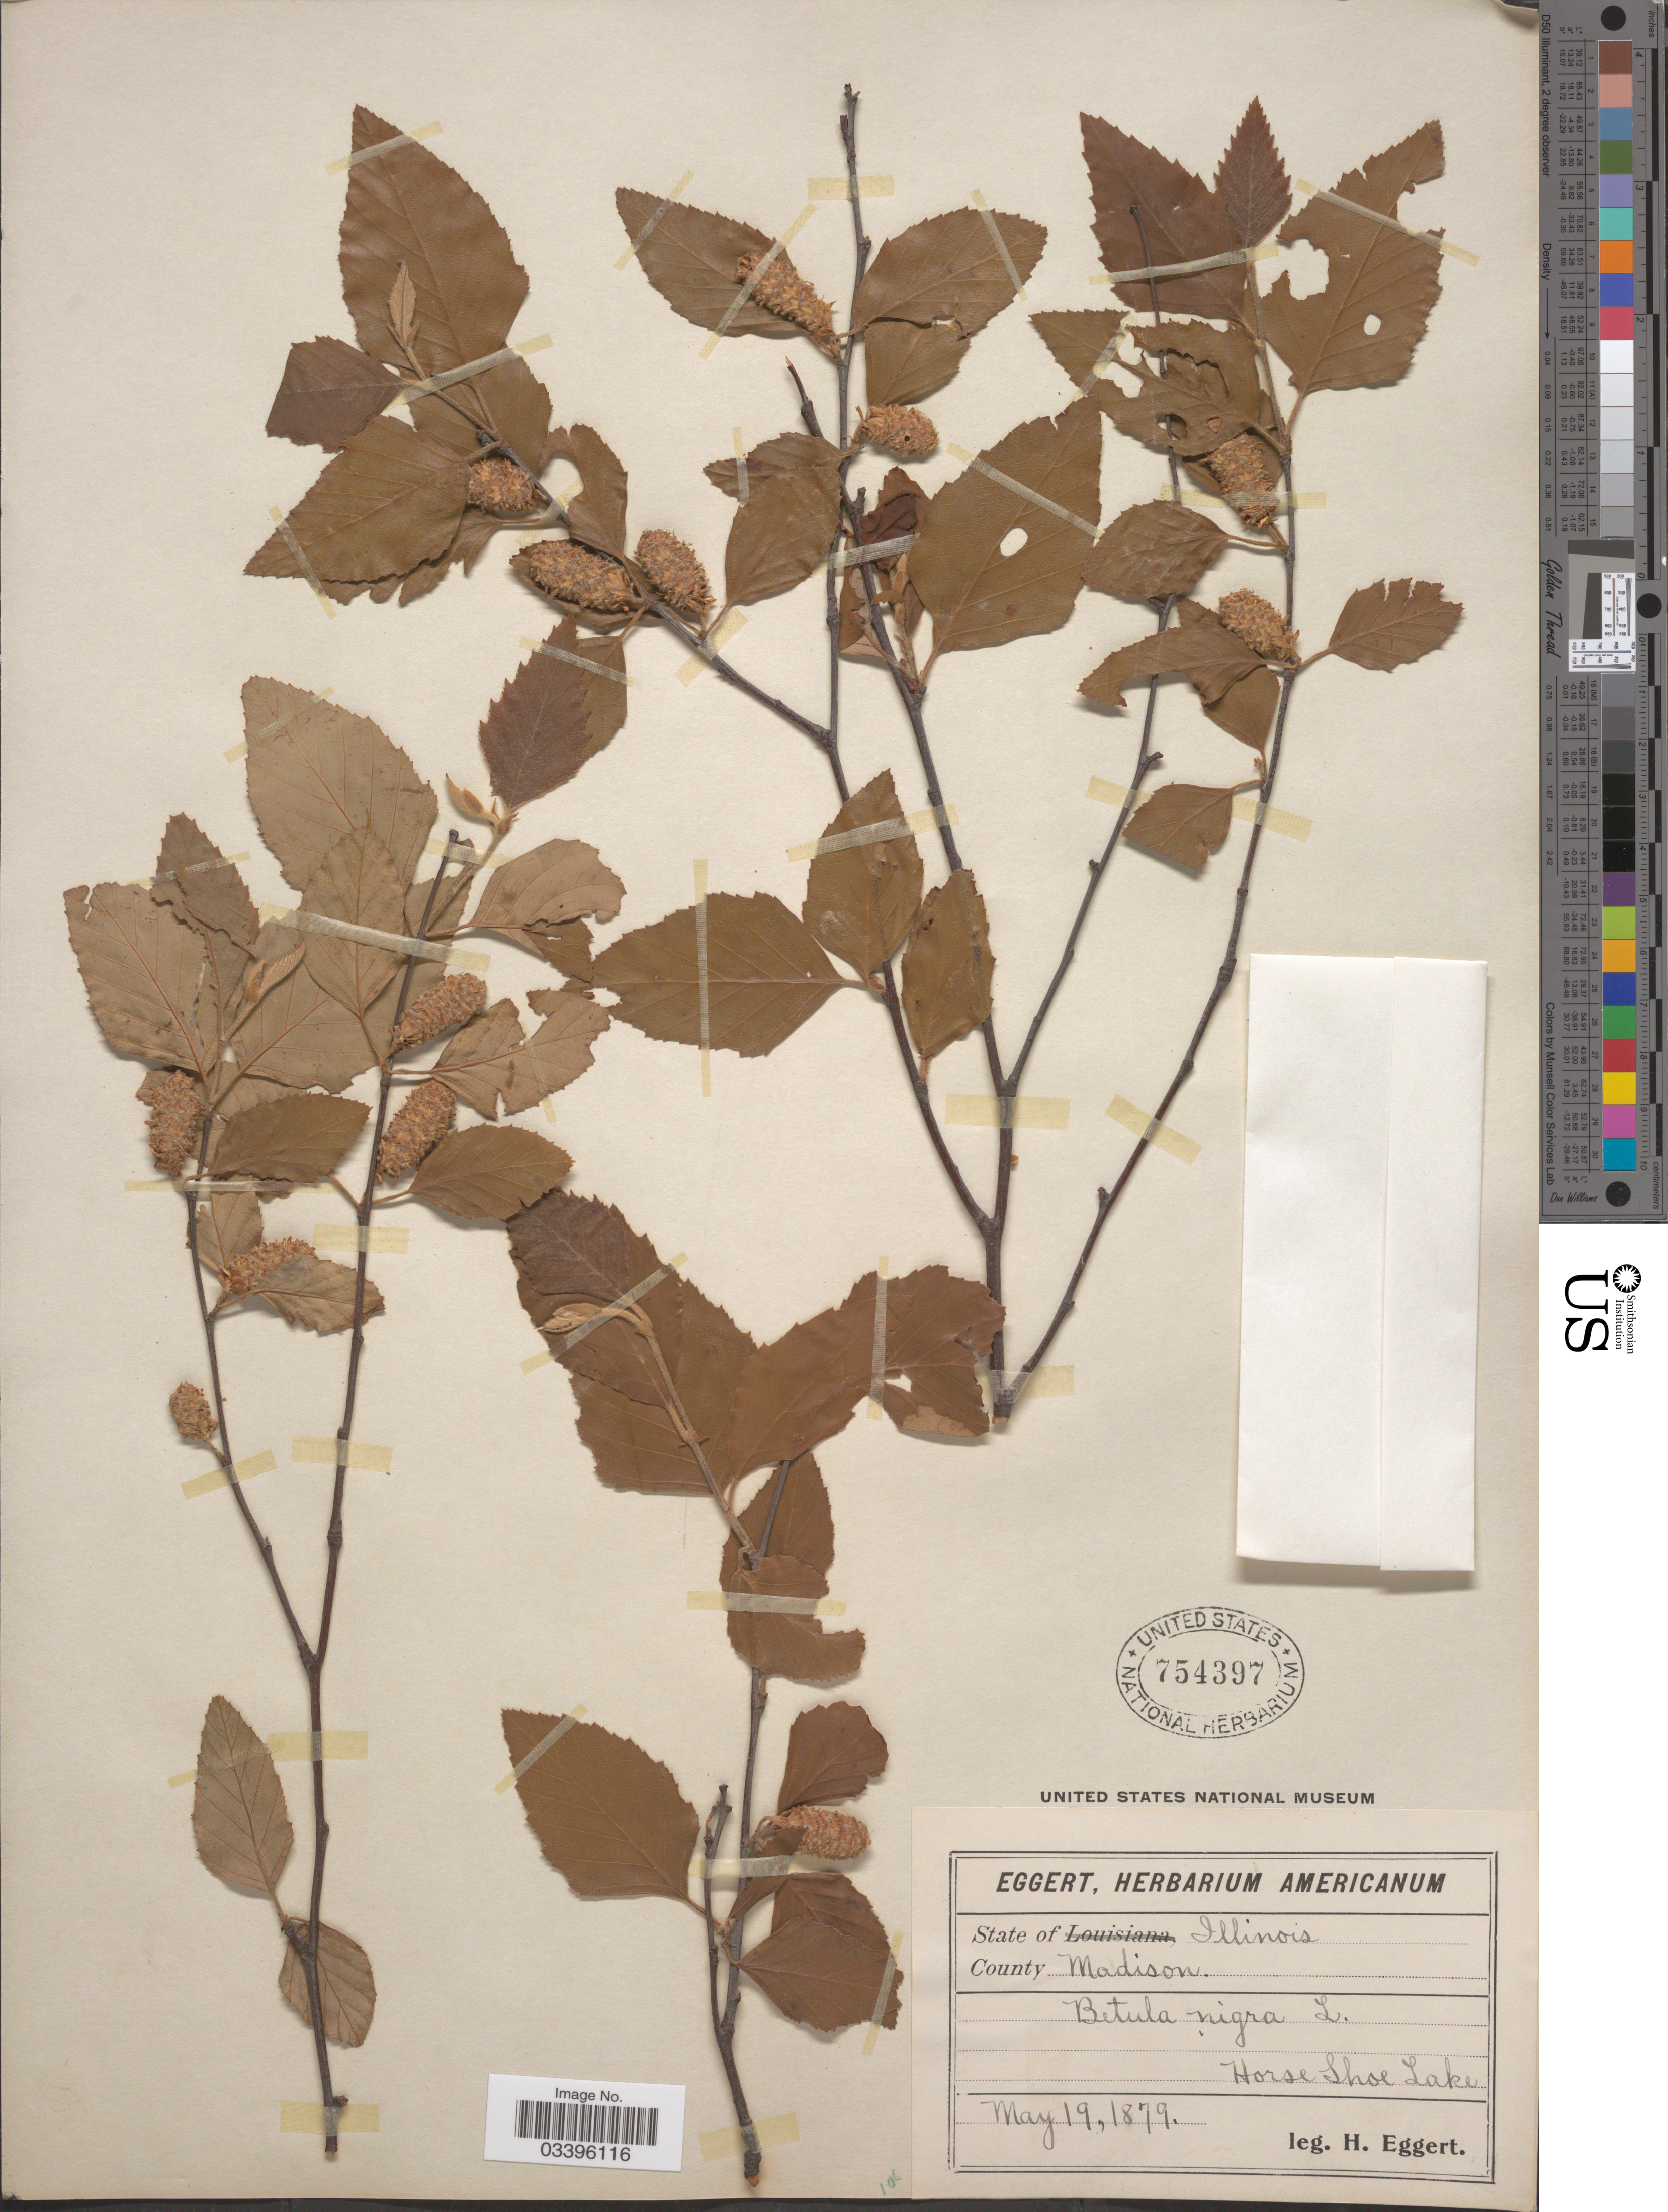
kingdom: Plantae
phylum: Tracheophyta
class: Magnoliopsida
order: Fagales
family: Betulaceae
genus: Betula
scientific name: Betula nigra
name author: L.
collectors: H. Eggert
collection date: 1879-05-19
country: United States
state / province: Illinois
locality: County Madison, Horse Shoe Lake.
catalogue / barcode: US 754397